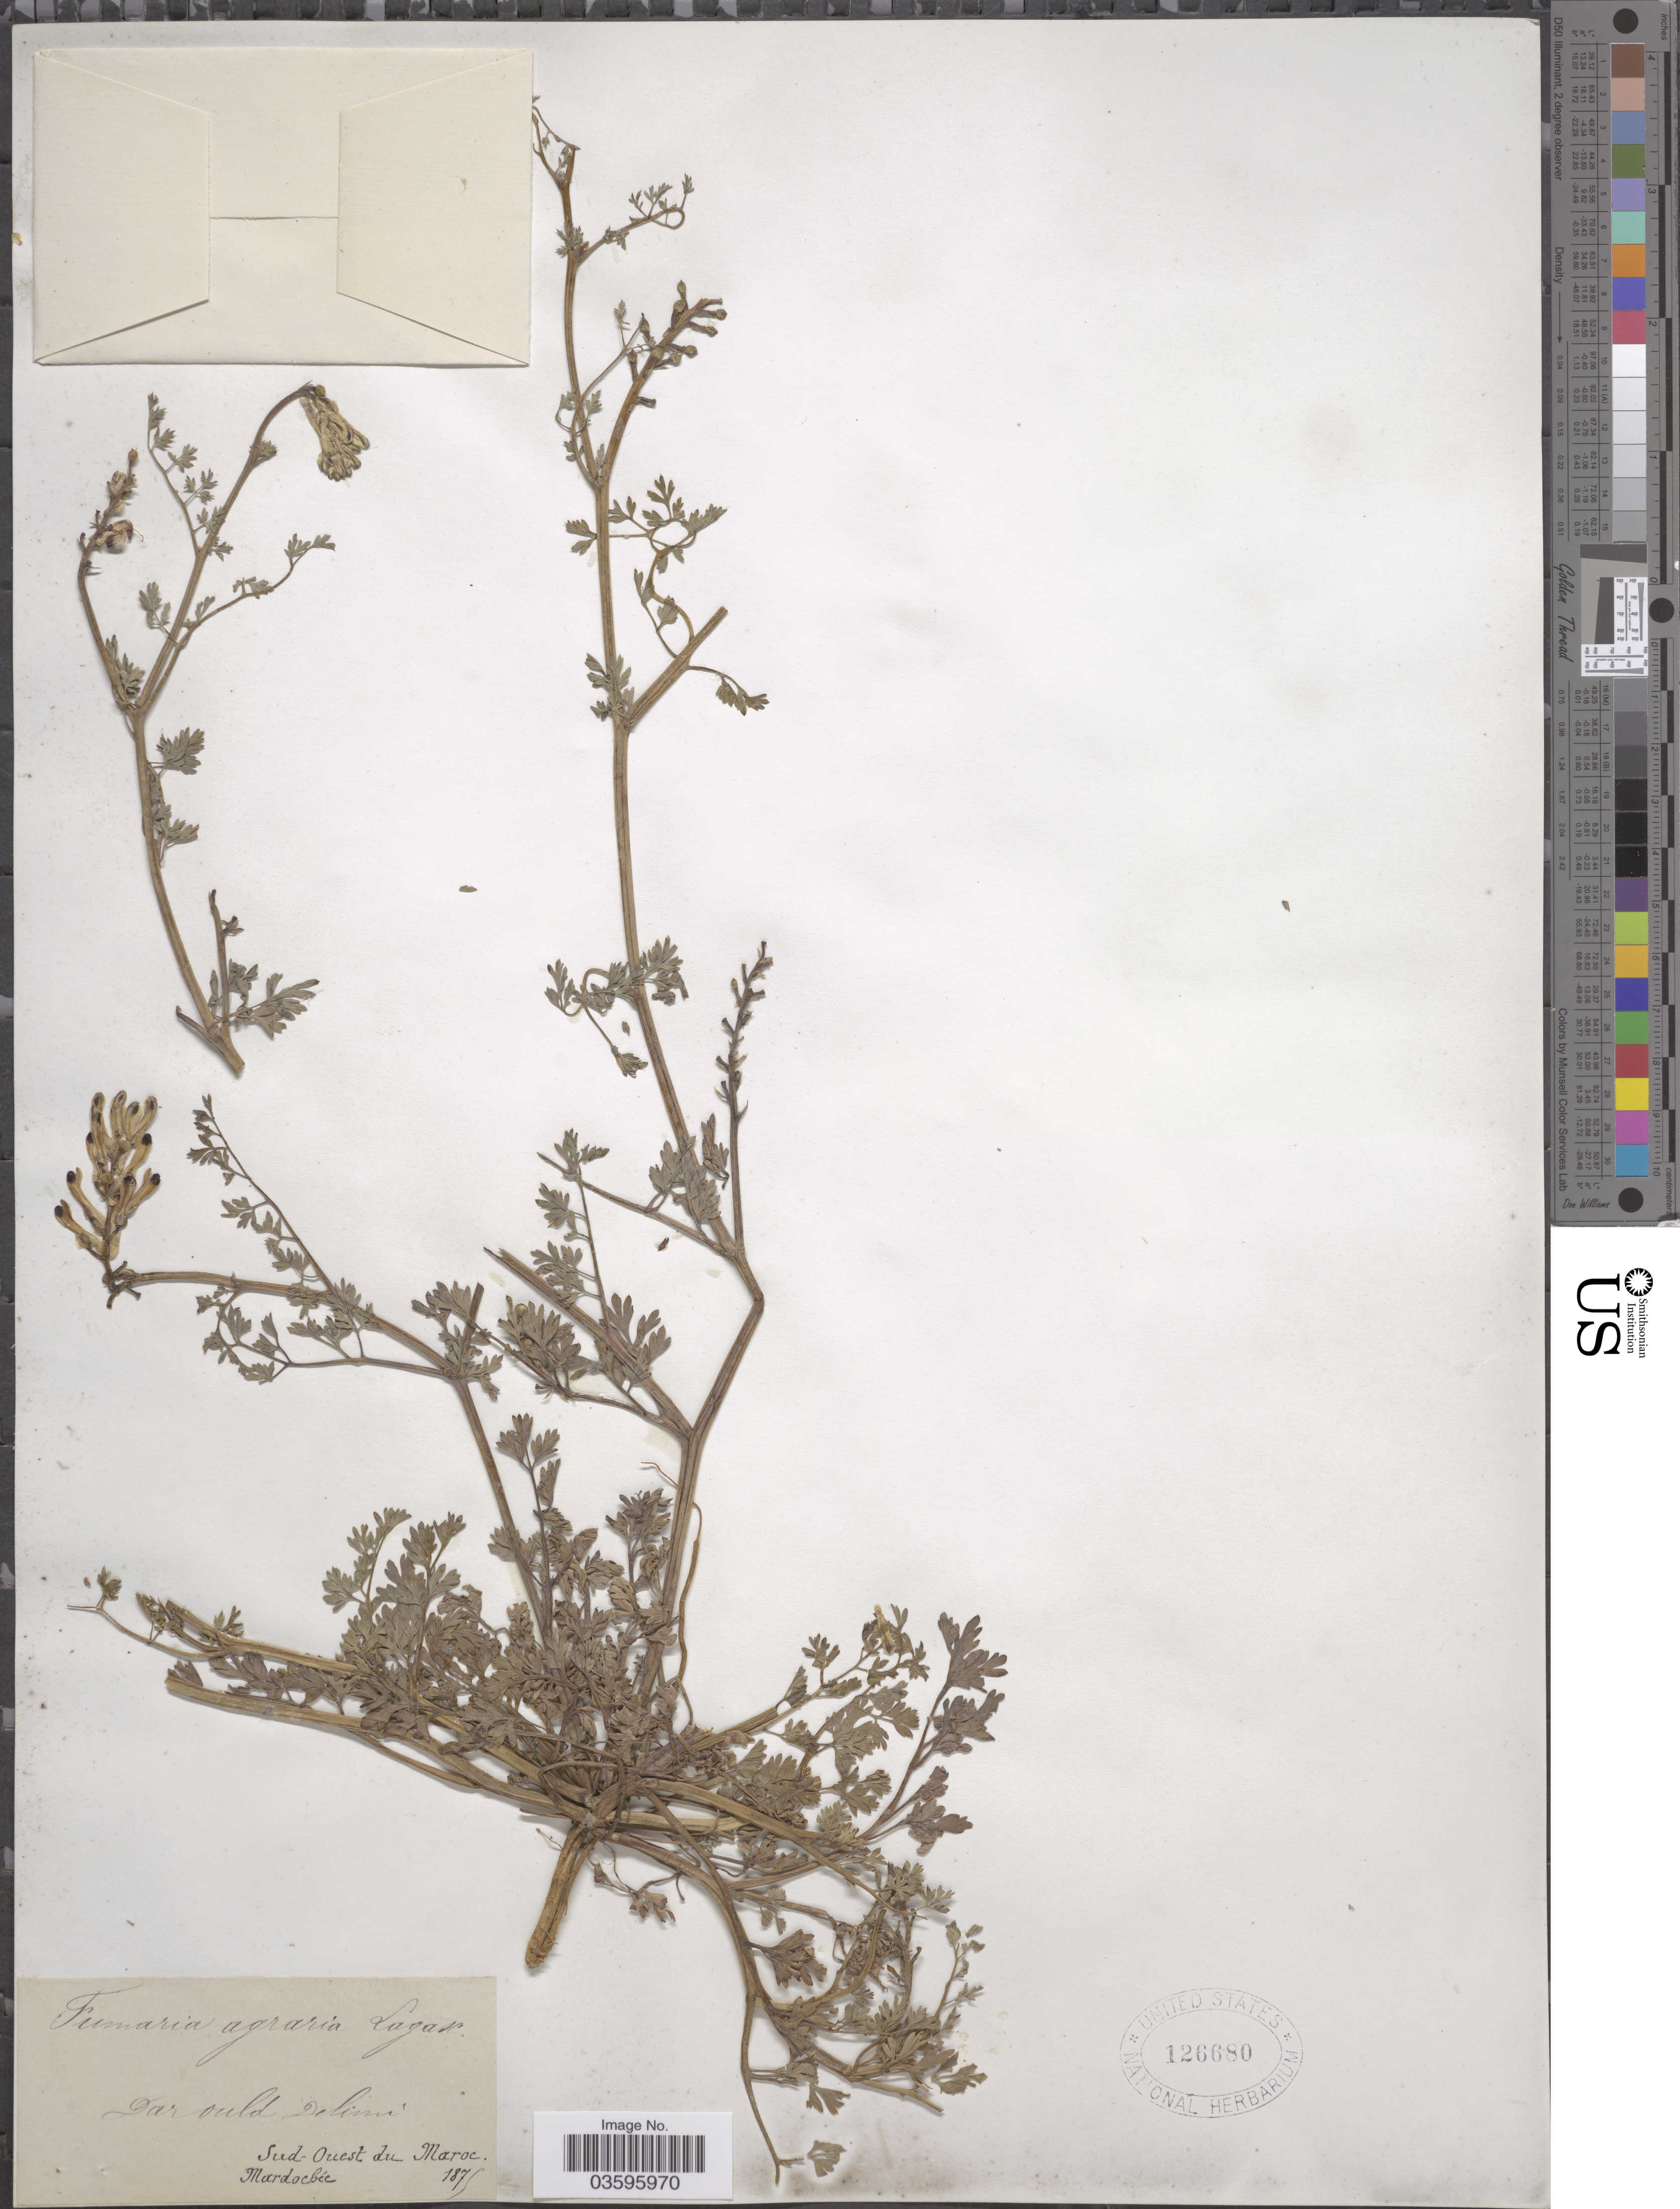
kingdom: Plantae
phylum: Tracheophyta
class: Magnoliopsida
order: Ranunculales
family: Papaveraceae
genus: Fumaria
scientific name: Fumaria agraria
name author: Lag.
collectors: Mardochee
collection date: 1875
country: Morocco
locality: Dar ould Delimi. Sud-Ouest du Maroc.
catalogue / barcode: US 126680